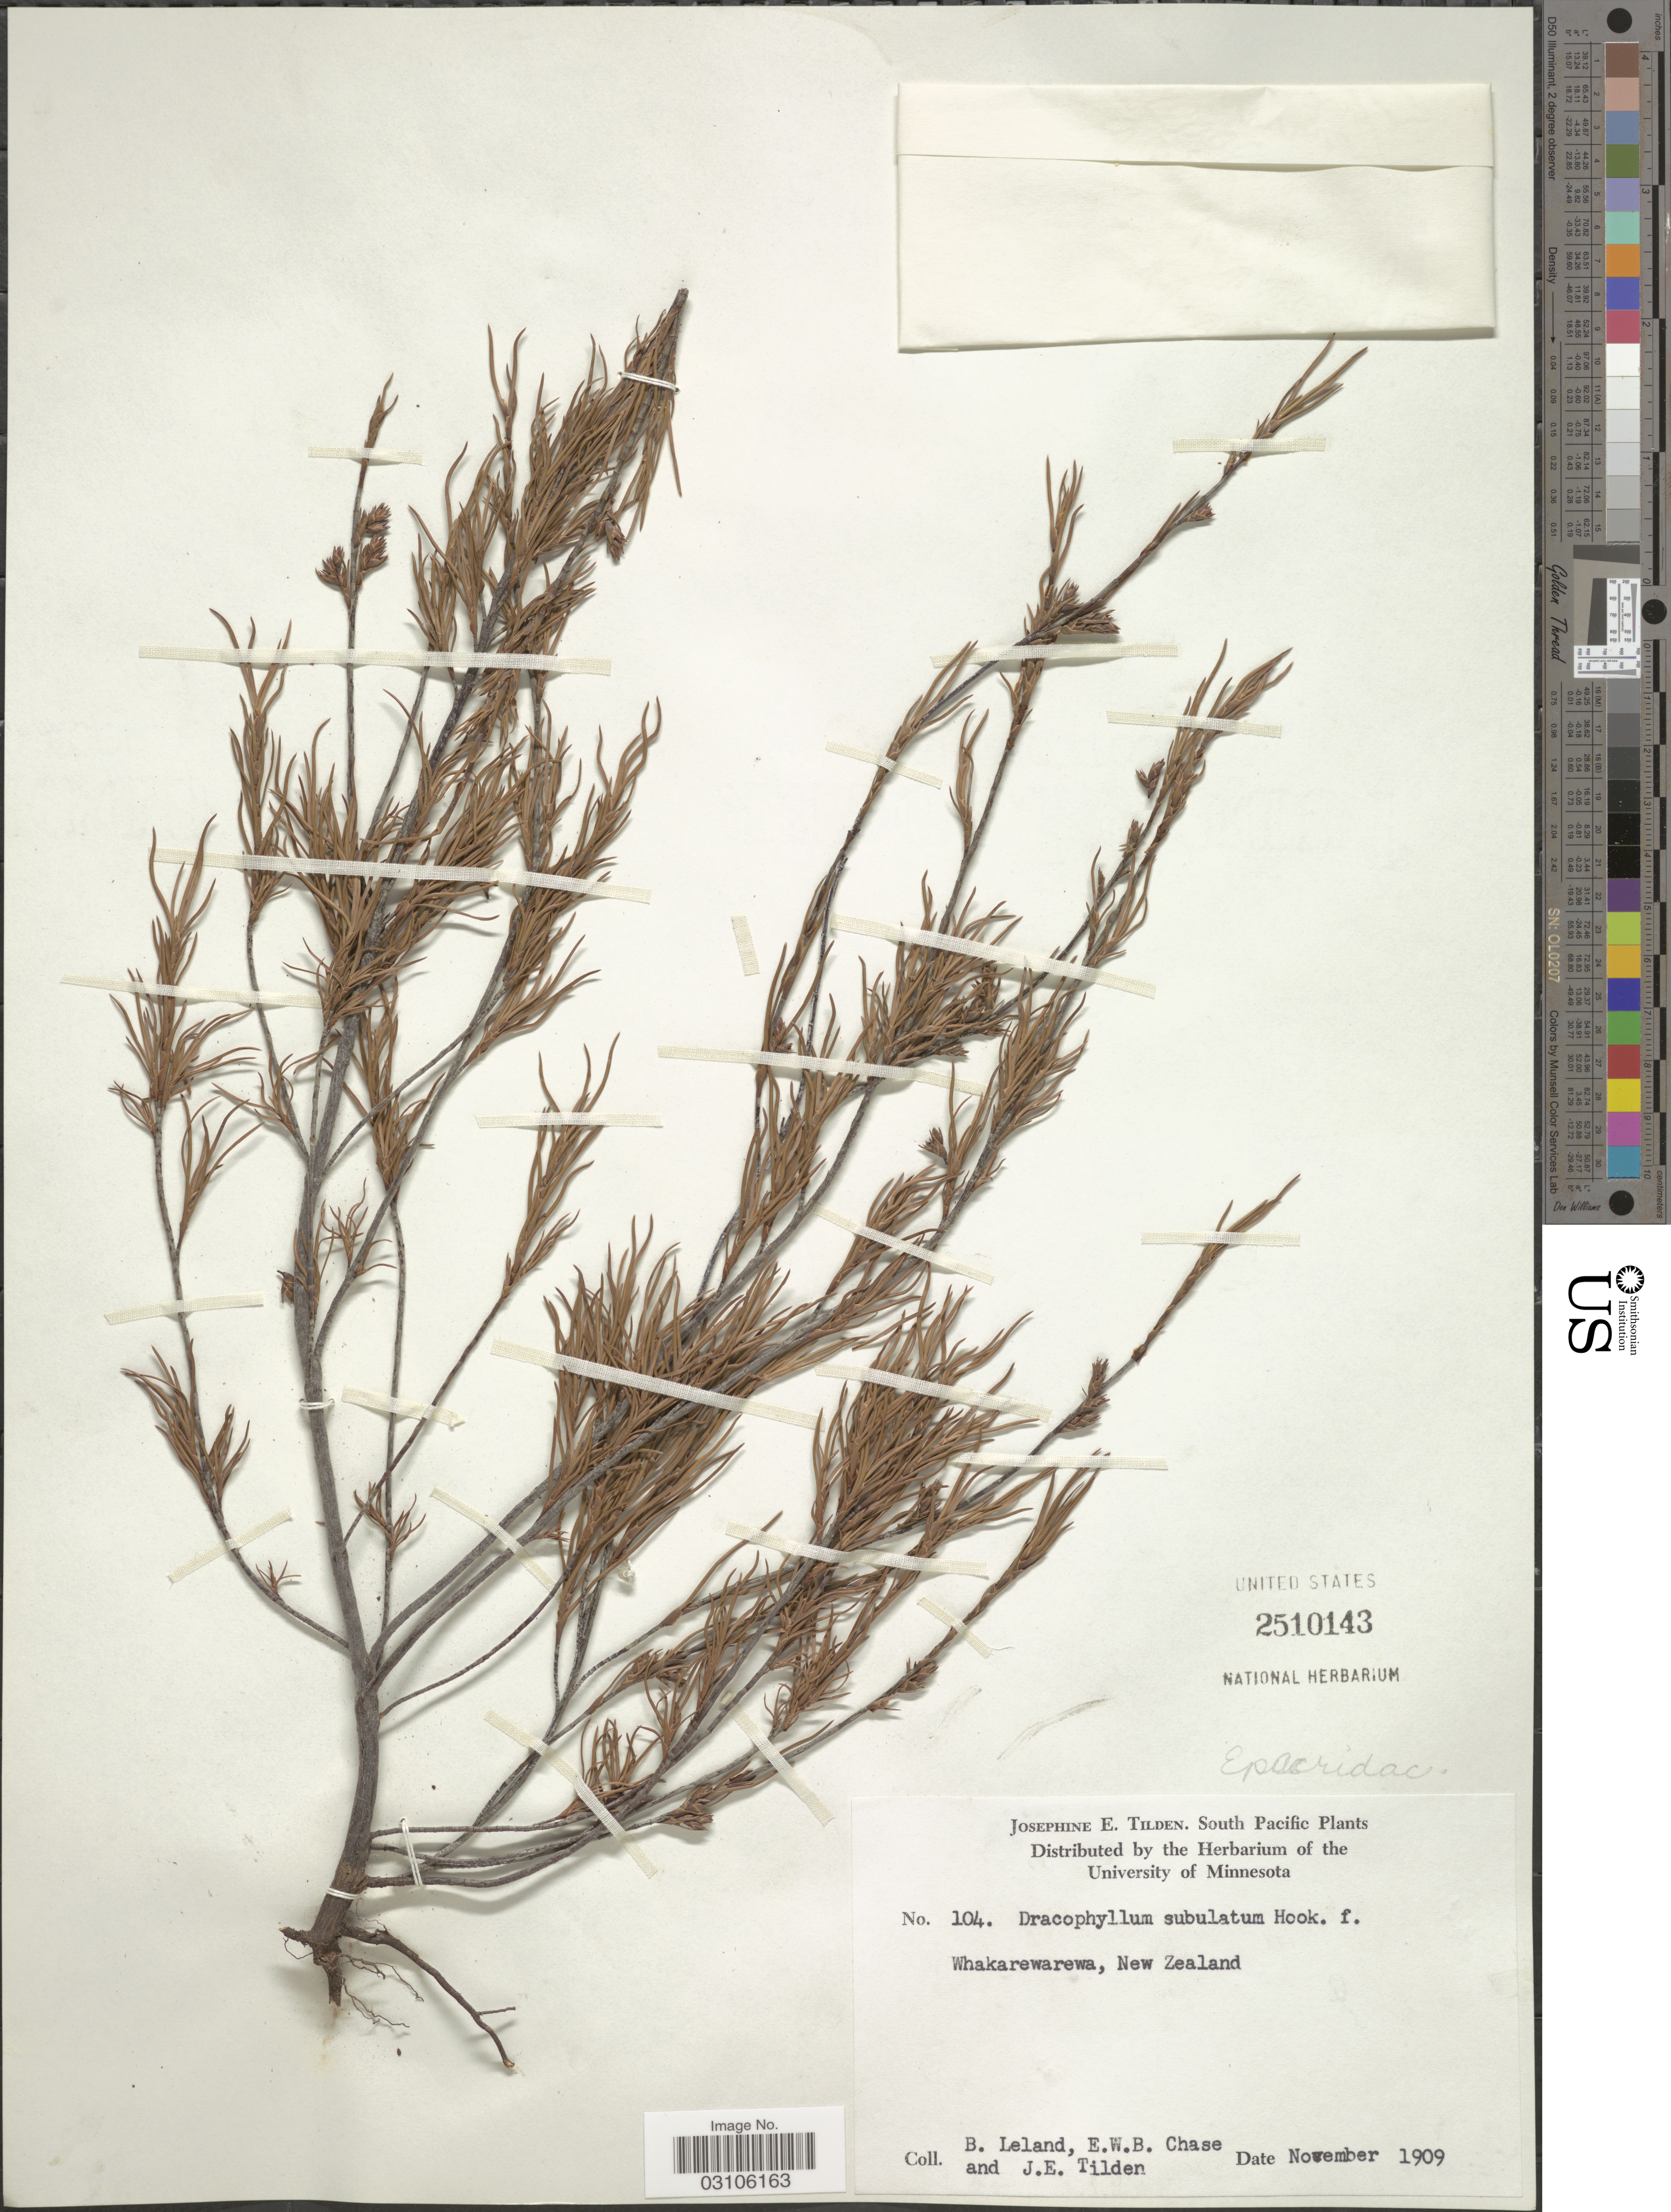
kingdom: Plantae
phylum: Tracheophyta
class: Magnoliopsida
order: Ericales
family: Ericaceae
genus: Dracophyllum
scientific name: Dracophyllum subulatum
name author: Hook. f.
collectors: B. Leland, E. W. Chase & J. E. Tilden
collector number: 104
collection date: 1909-11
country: New Zealand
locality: South Pacific. Whakarewarewa.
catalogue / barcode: US 2510143